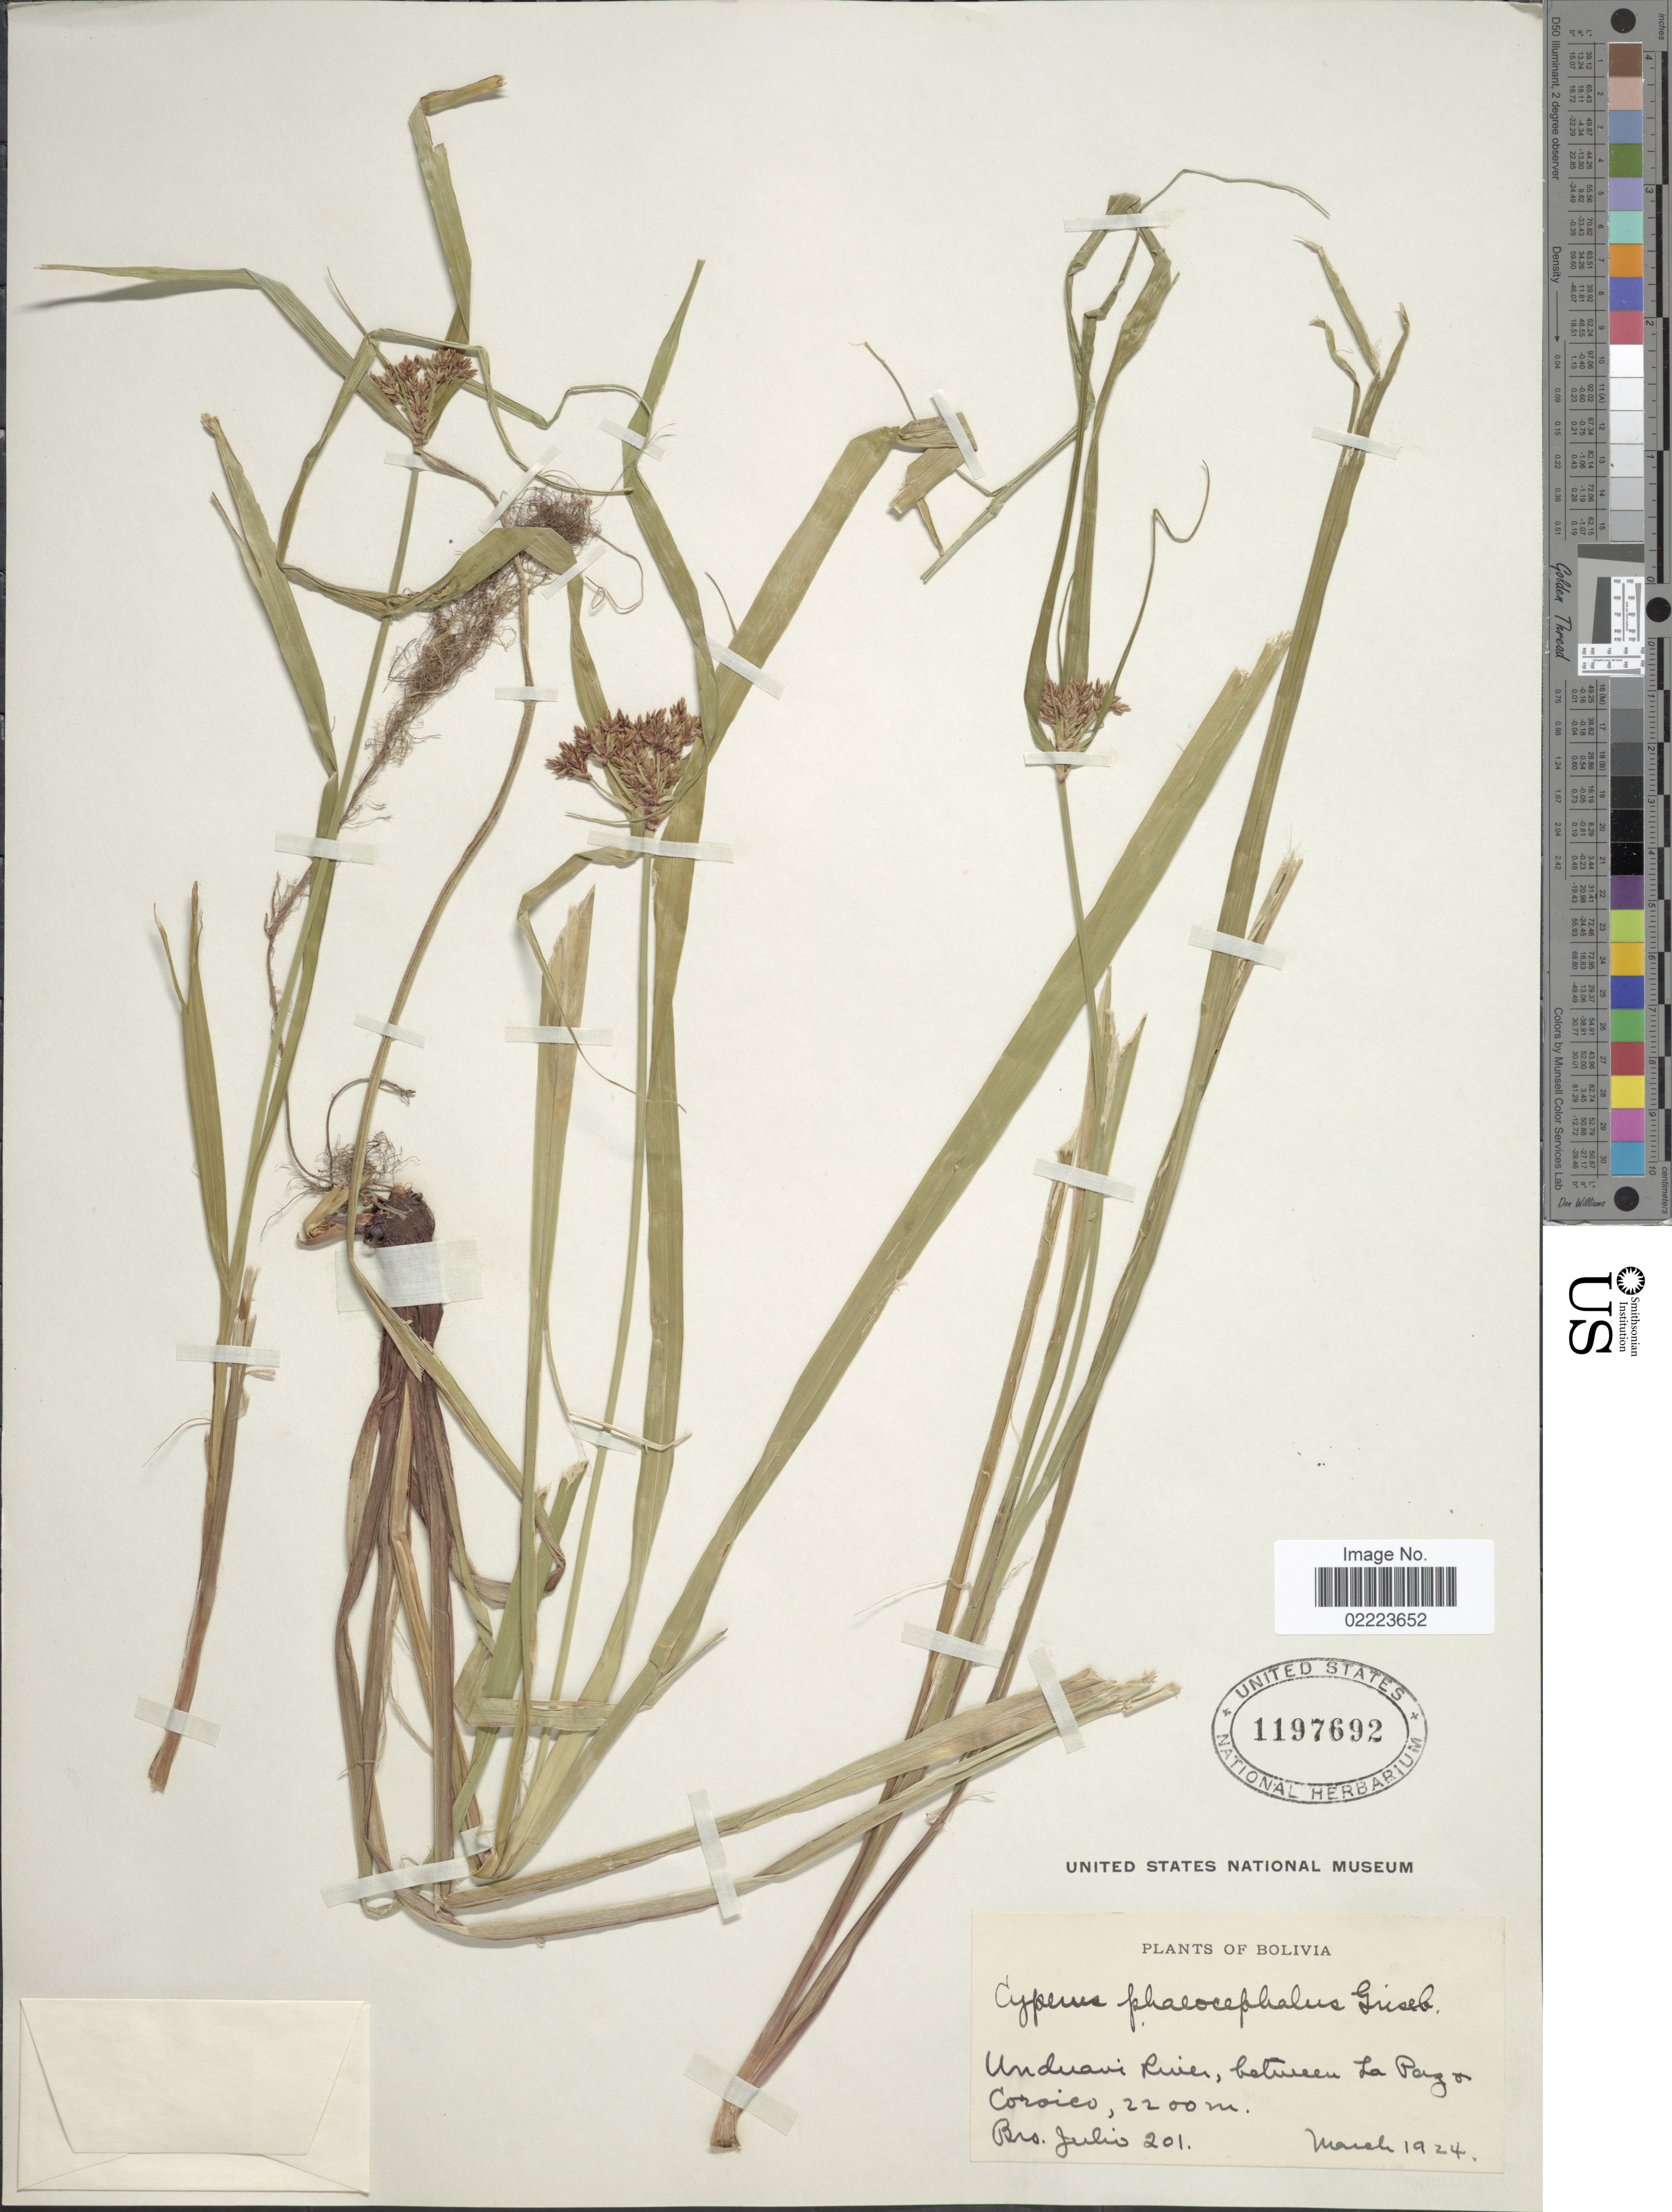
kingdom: Plantae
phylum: Tracheophyta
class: Liliopsida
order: Poales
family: Cyperaceae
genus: Cyperus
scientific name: Cyperus manimae var. manimae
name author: Kunth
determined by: Strong, Mark T., (BOT), Smithsonian Institution - National Museum of Natural History (UNITED STATES)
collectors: Bro. Julio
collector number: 201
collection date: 1924-03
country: Bolivia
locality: Unduavi River, between La Paz & Coroico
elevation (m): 2200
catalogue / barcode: US 1197692